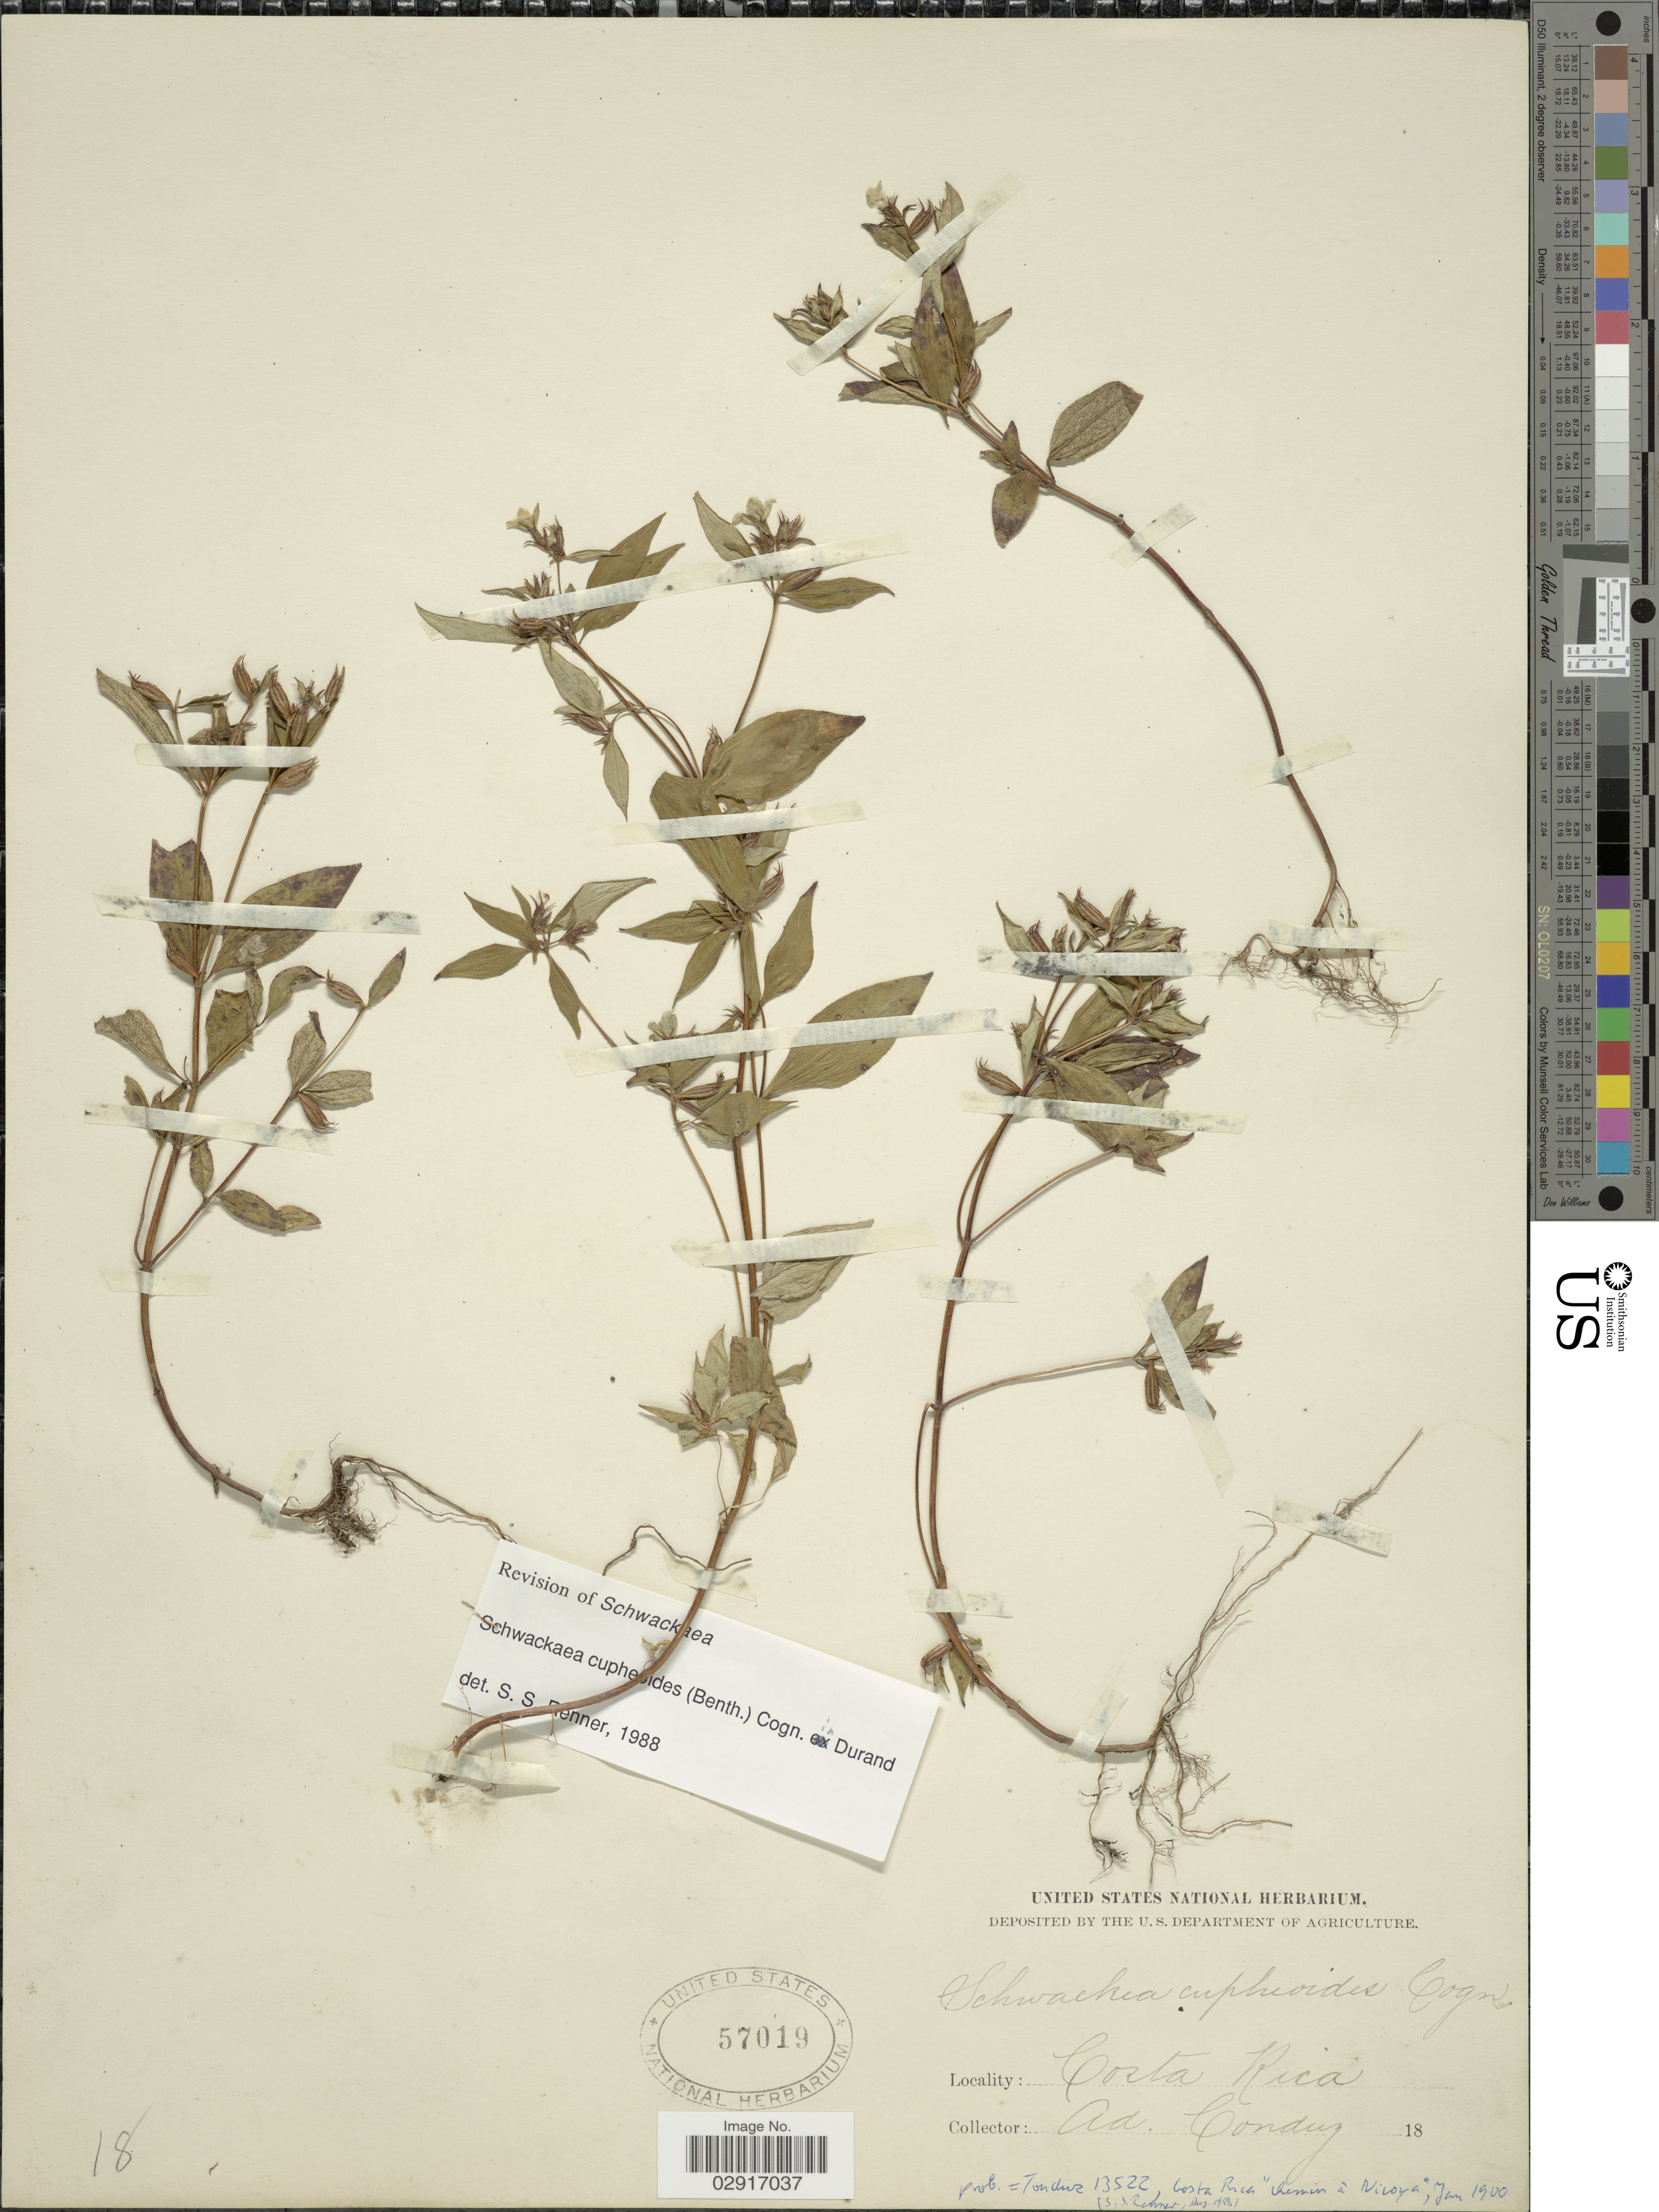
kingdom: Plantae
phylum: Tracheophyta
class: Magnoliopsida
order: Myrtales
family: Melastomataceae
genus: Schwackaea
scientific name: Schwackaea cupheoides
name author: (Benth.) Cogn.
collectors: A. Conduz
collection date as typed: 18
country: Costa Rica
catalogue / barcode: US 57019